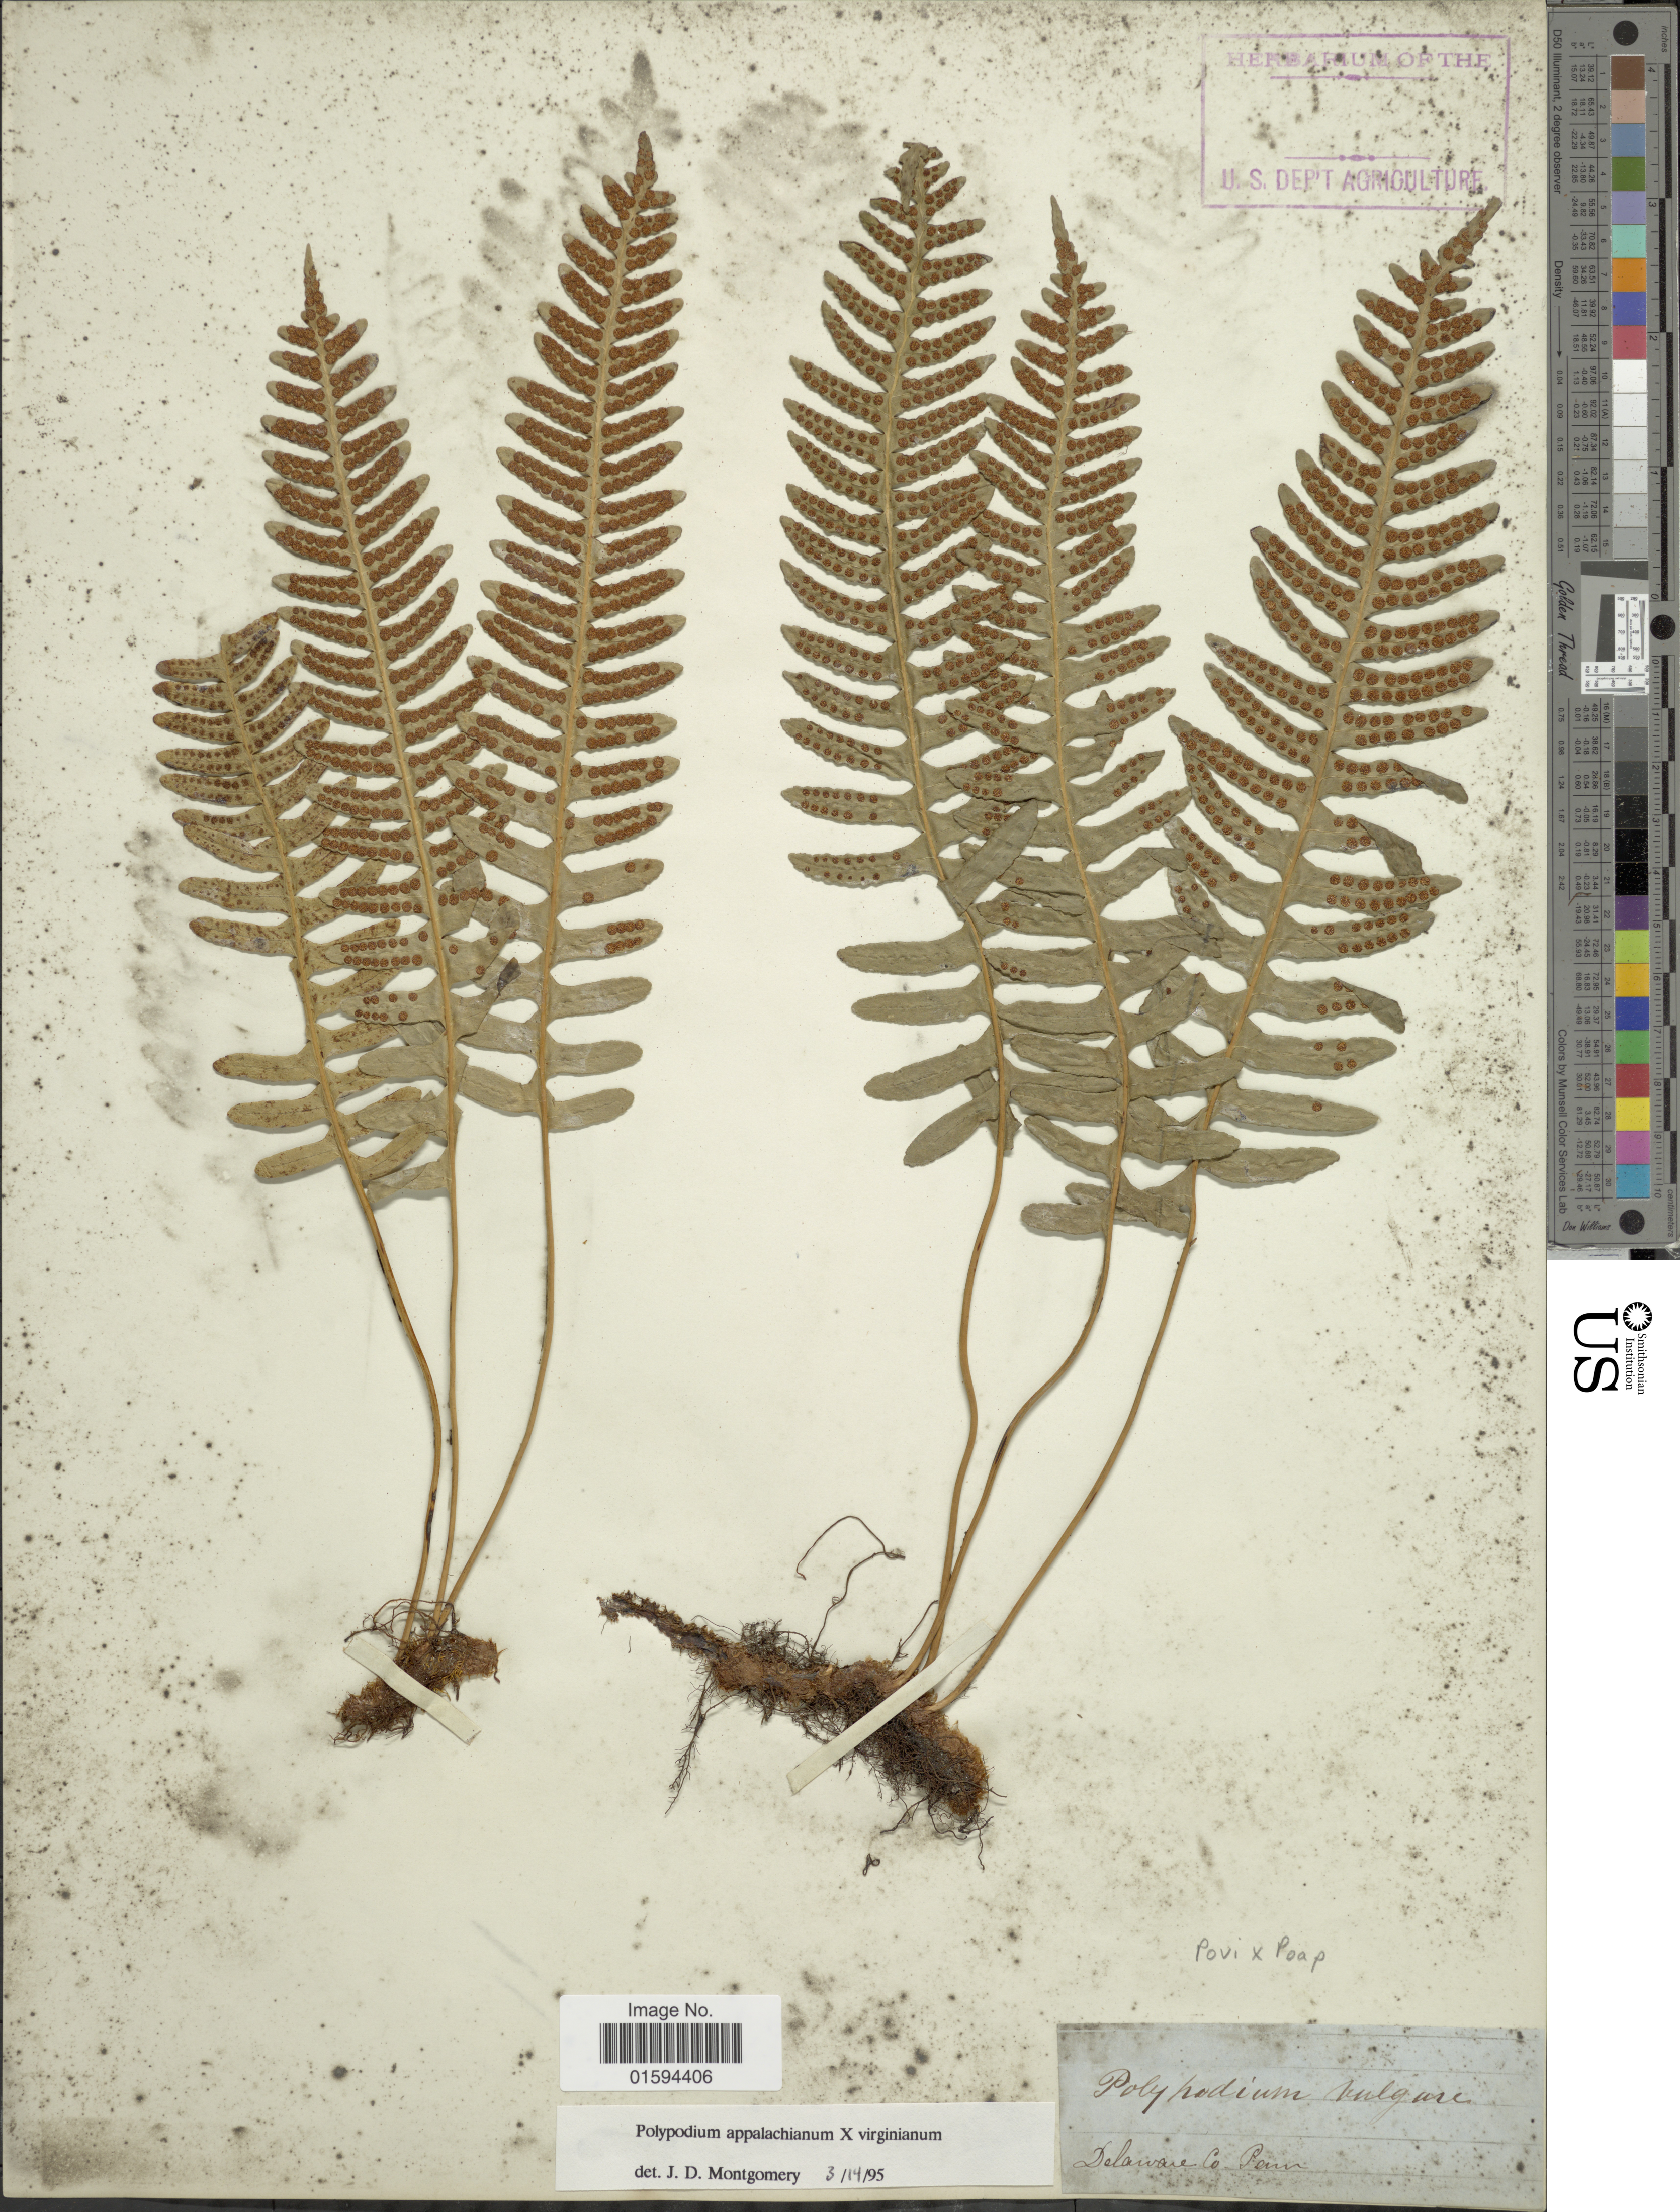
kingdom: Plantae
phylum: Tracheophyta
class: Polypodiopsida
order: Polypodiales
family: Polypodiaceae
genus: Polypodium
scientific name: Polypodium appalachianum x P. virginianum L.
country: United States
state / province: Pennsylvania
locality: Delaware Co.